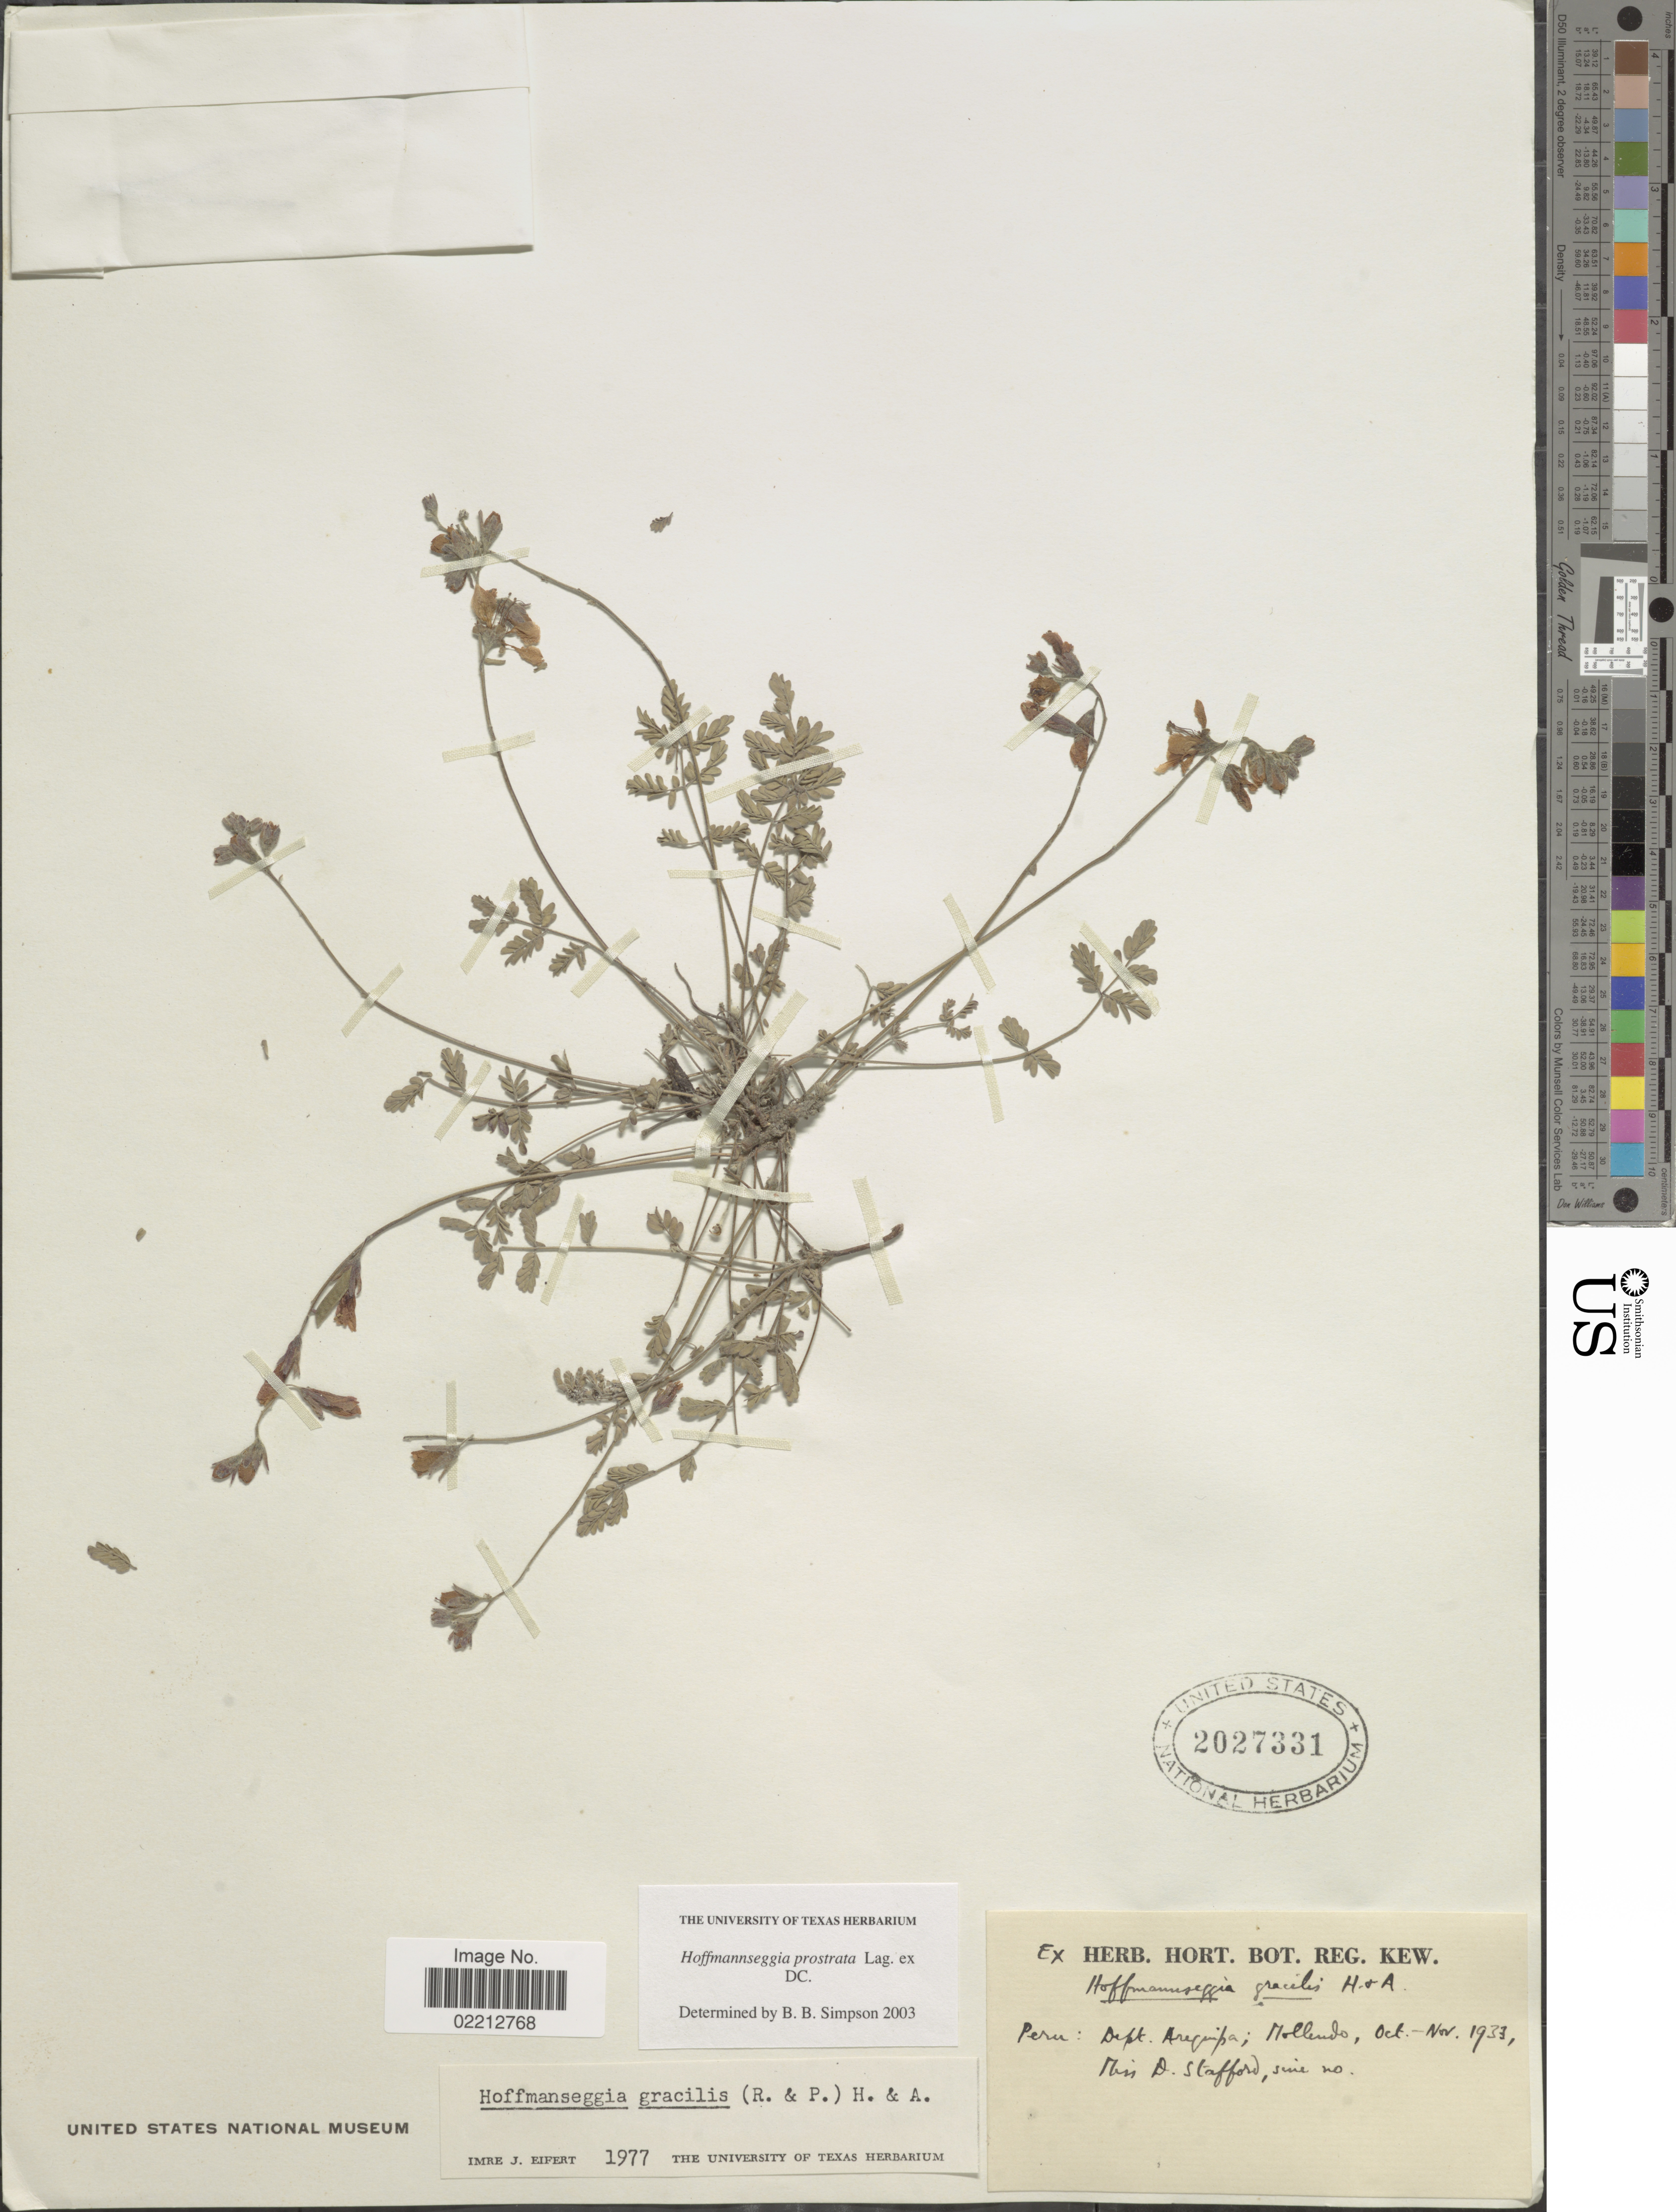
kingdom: Plantae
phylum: Tracheophyta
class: Magnoliopsida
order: Fabales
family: Fabaceae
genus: Hoffmannseggia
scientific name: Hoffmannseggia prostrata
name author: Lag. ex DC.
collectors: D. Stafford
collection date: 1933-10/1933-11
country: Peru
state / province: Arequipa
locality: Mollundo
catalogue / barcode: US 2027331